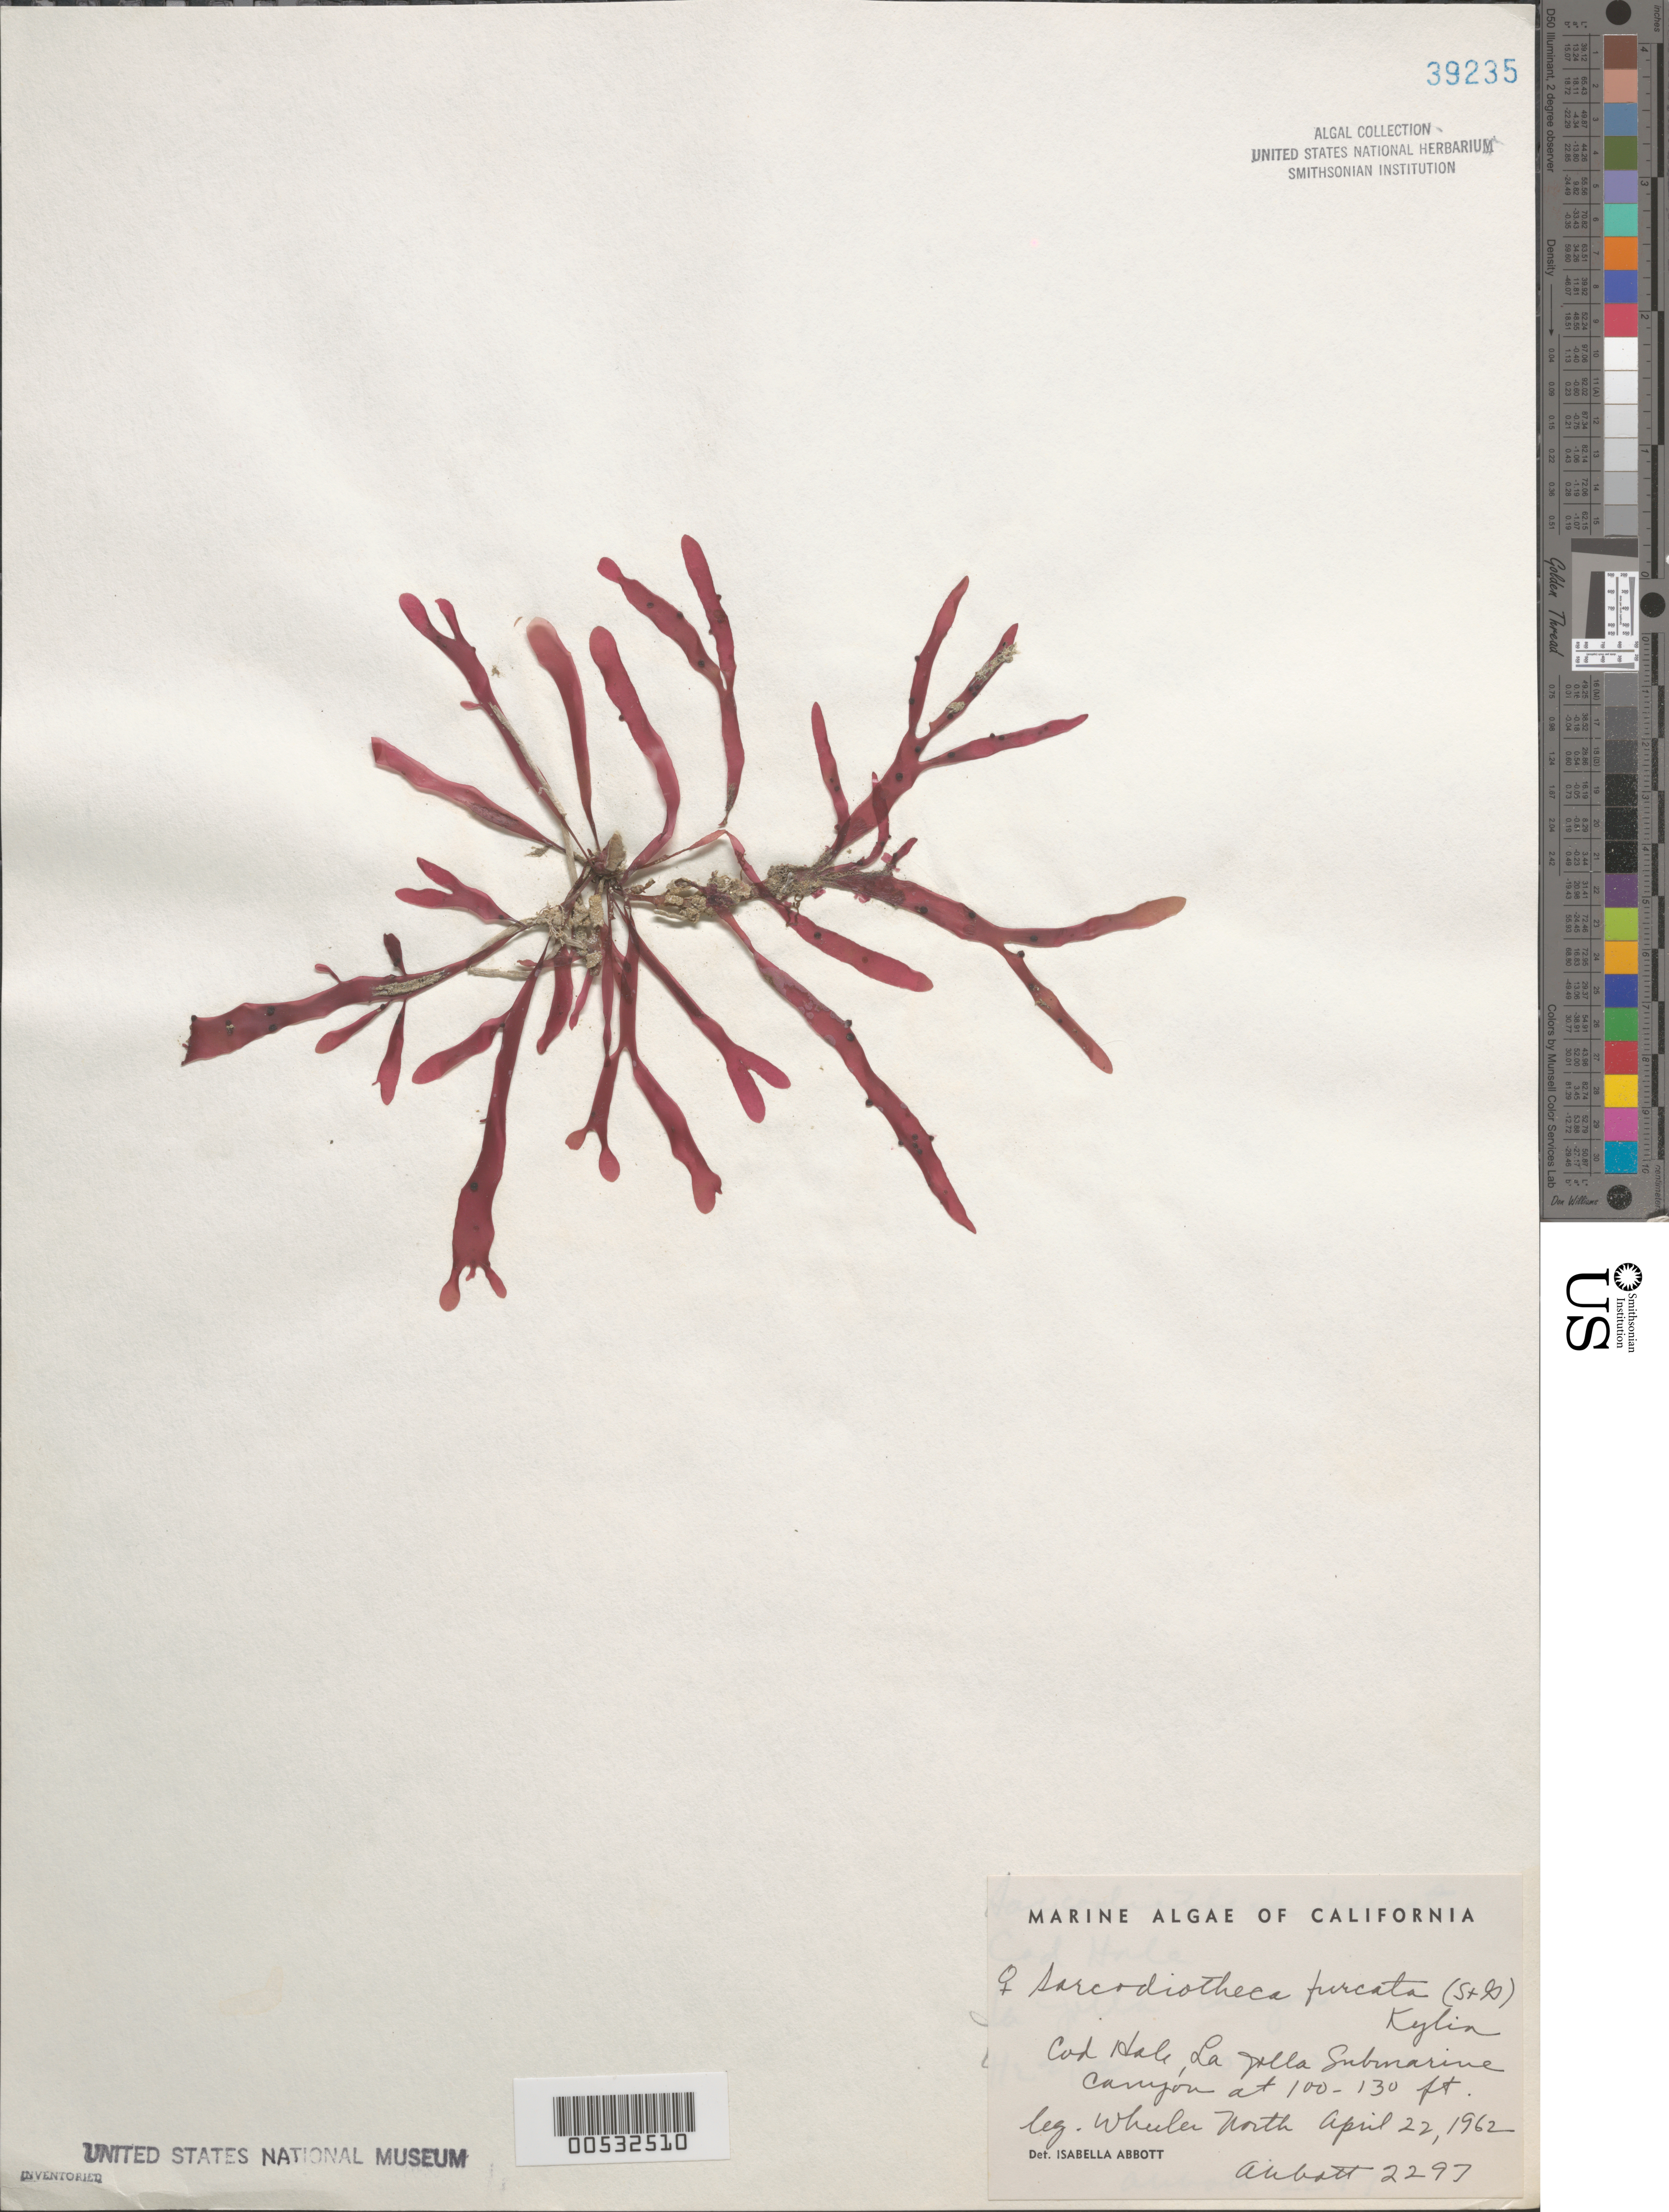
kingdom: Plantae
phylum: Rhodophyta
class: Florideophyceae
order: Gigartinales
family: Solieriaceae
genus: Sarcodiotheca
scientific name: Sarcodiotheca furcata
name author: (Setch. & N.L. Gardner) Kylin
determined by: Abbott, Isabella A.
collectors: W. North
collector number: IAA 2297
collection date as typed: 22 Apr 1962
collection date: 1962-04-22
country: United States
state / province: California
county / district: San Diego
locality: Cod Hole, La jolla Submarine Canyon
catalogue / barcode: US 39235